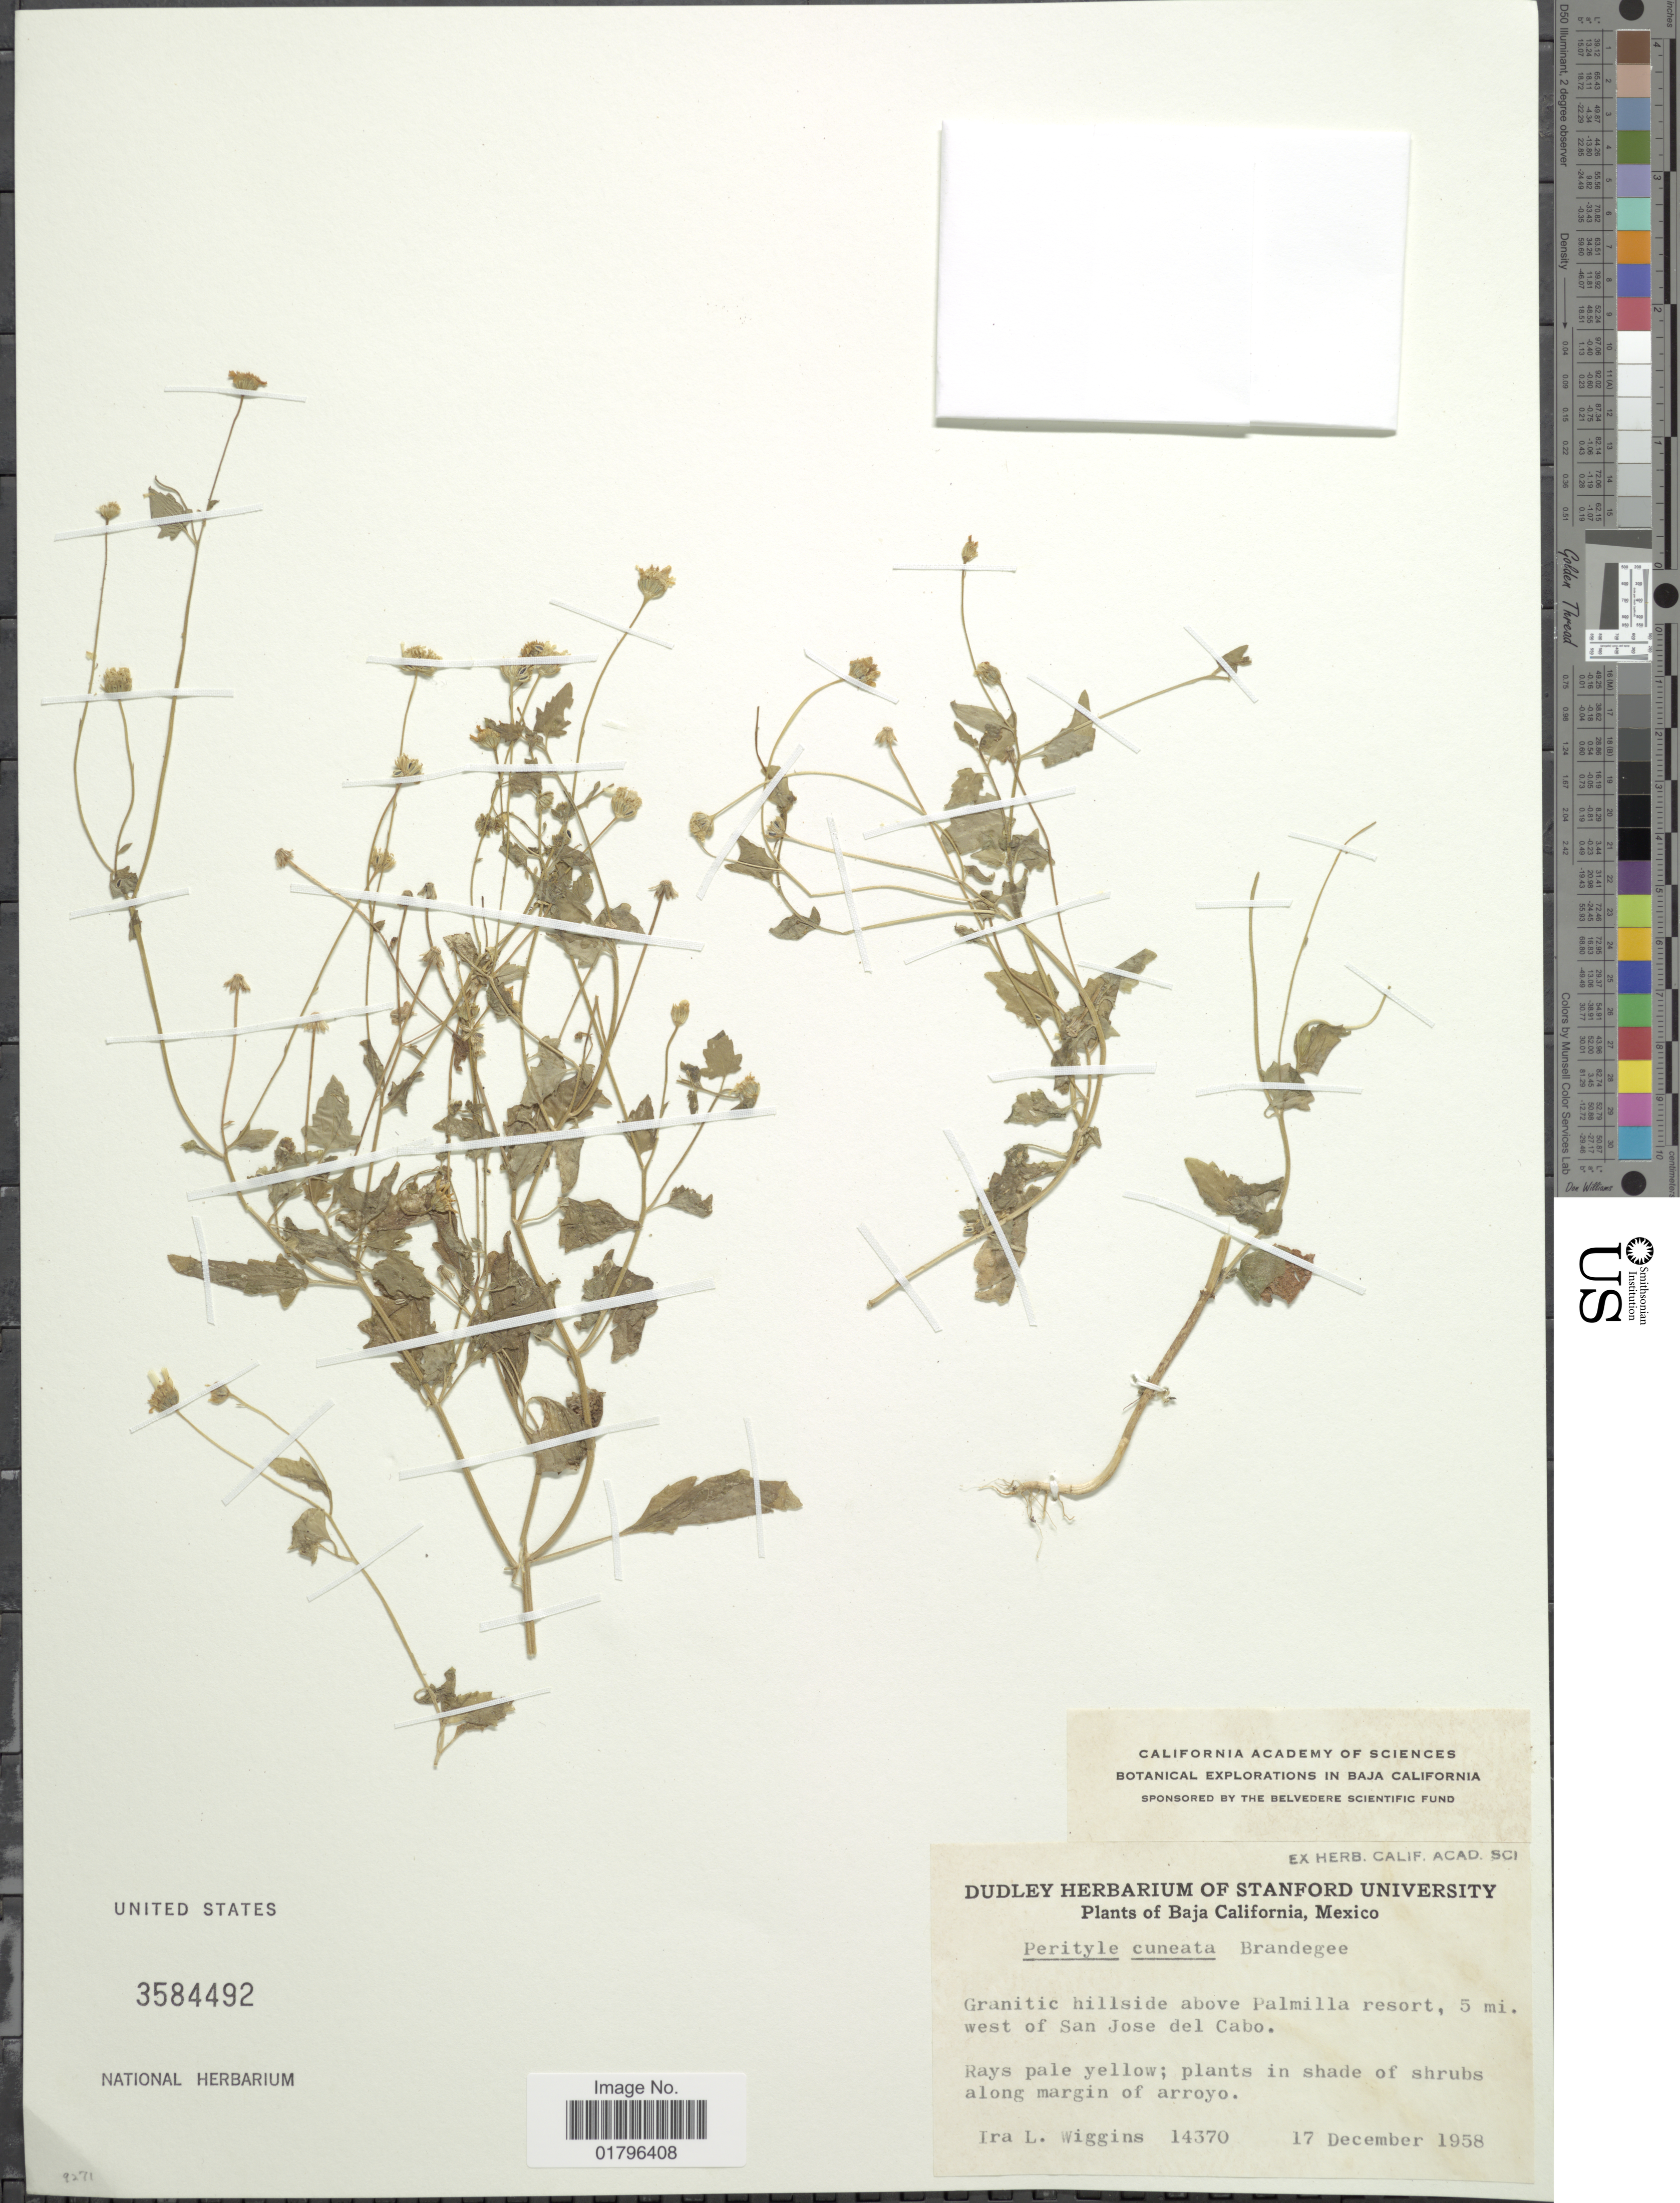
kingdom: Plantae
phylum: Tracheophyta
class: Magnoliopsida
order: Asterales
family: Asteraceae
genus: Perityle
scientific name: Perityle cuneata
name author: Brandegee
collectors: I. L. Wiggins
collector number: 14370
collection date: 1958-12-17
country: Mexico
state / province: Baja California Sur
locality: Granitic hillside above Palmilla resort, 5 mi west of San Jose del Cabo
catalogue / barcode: US 3584492